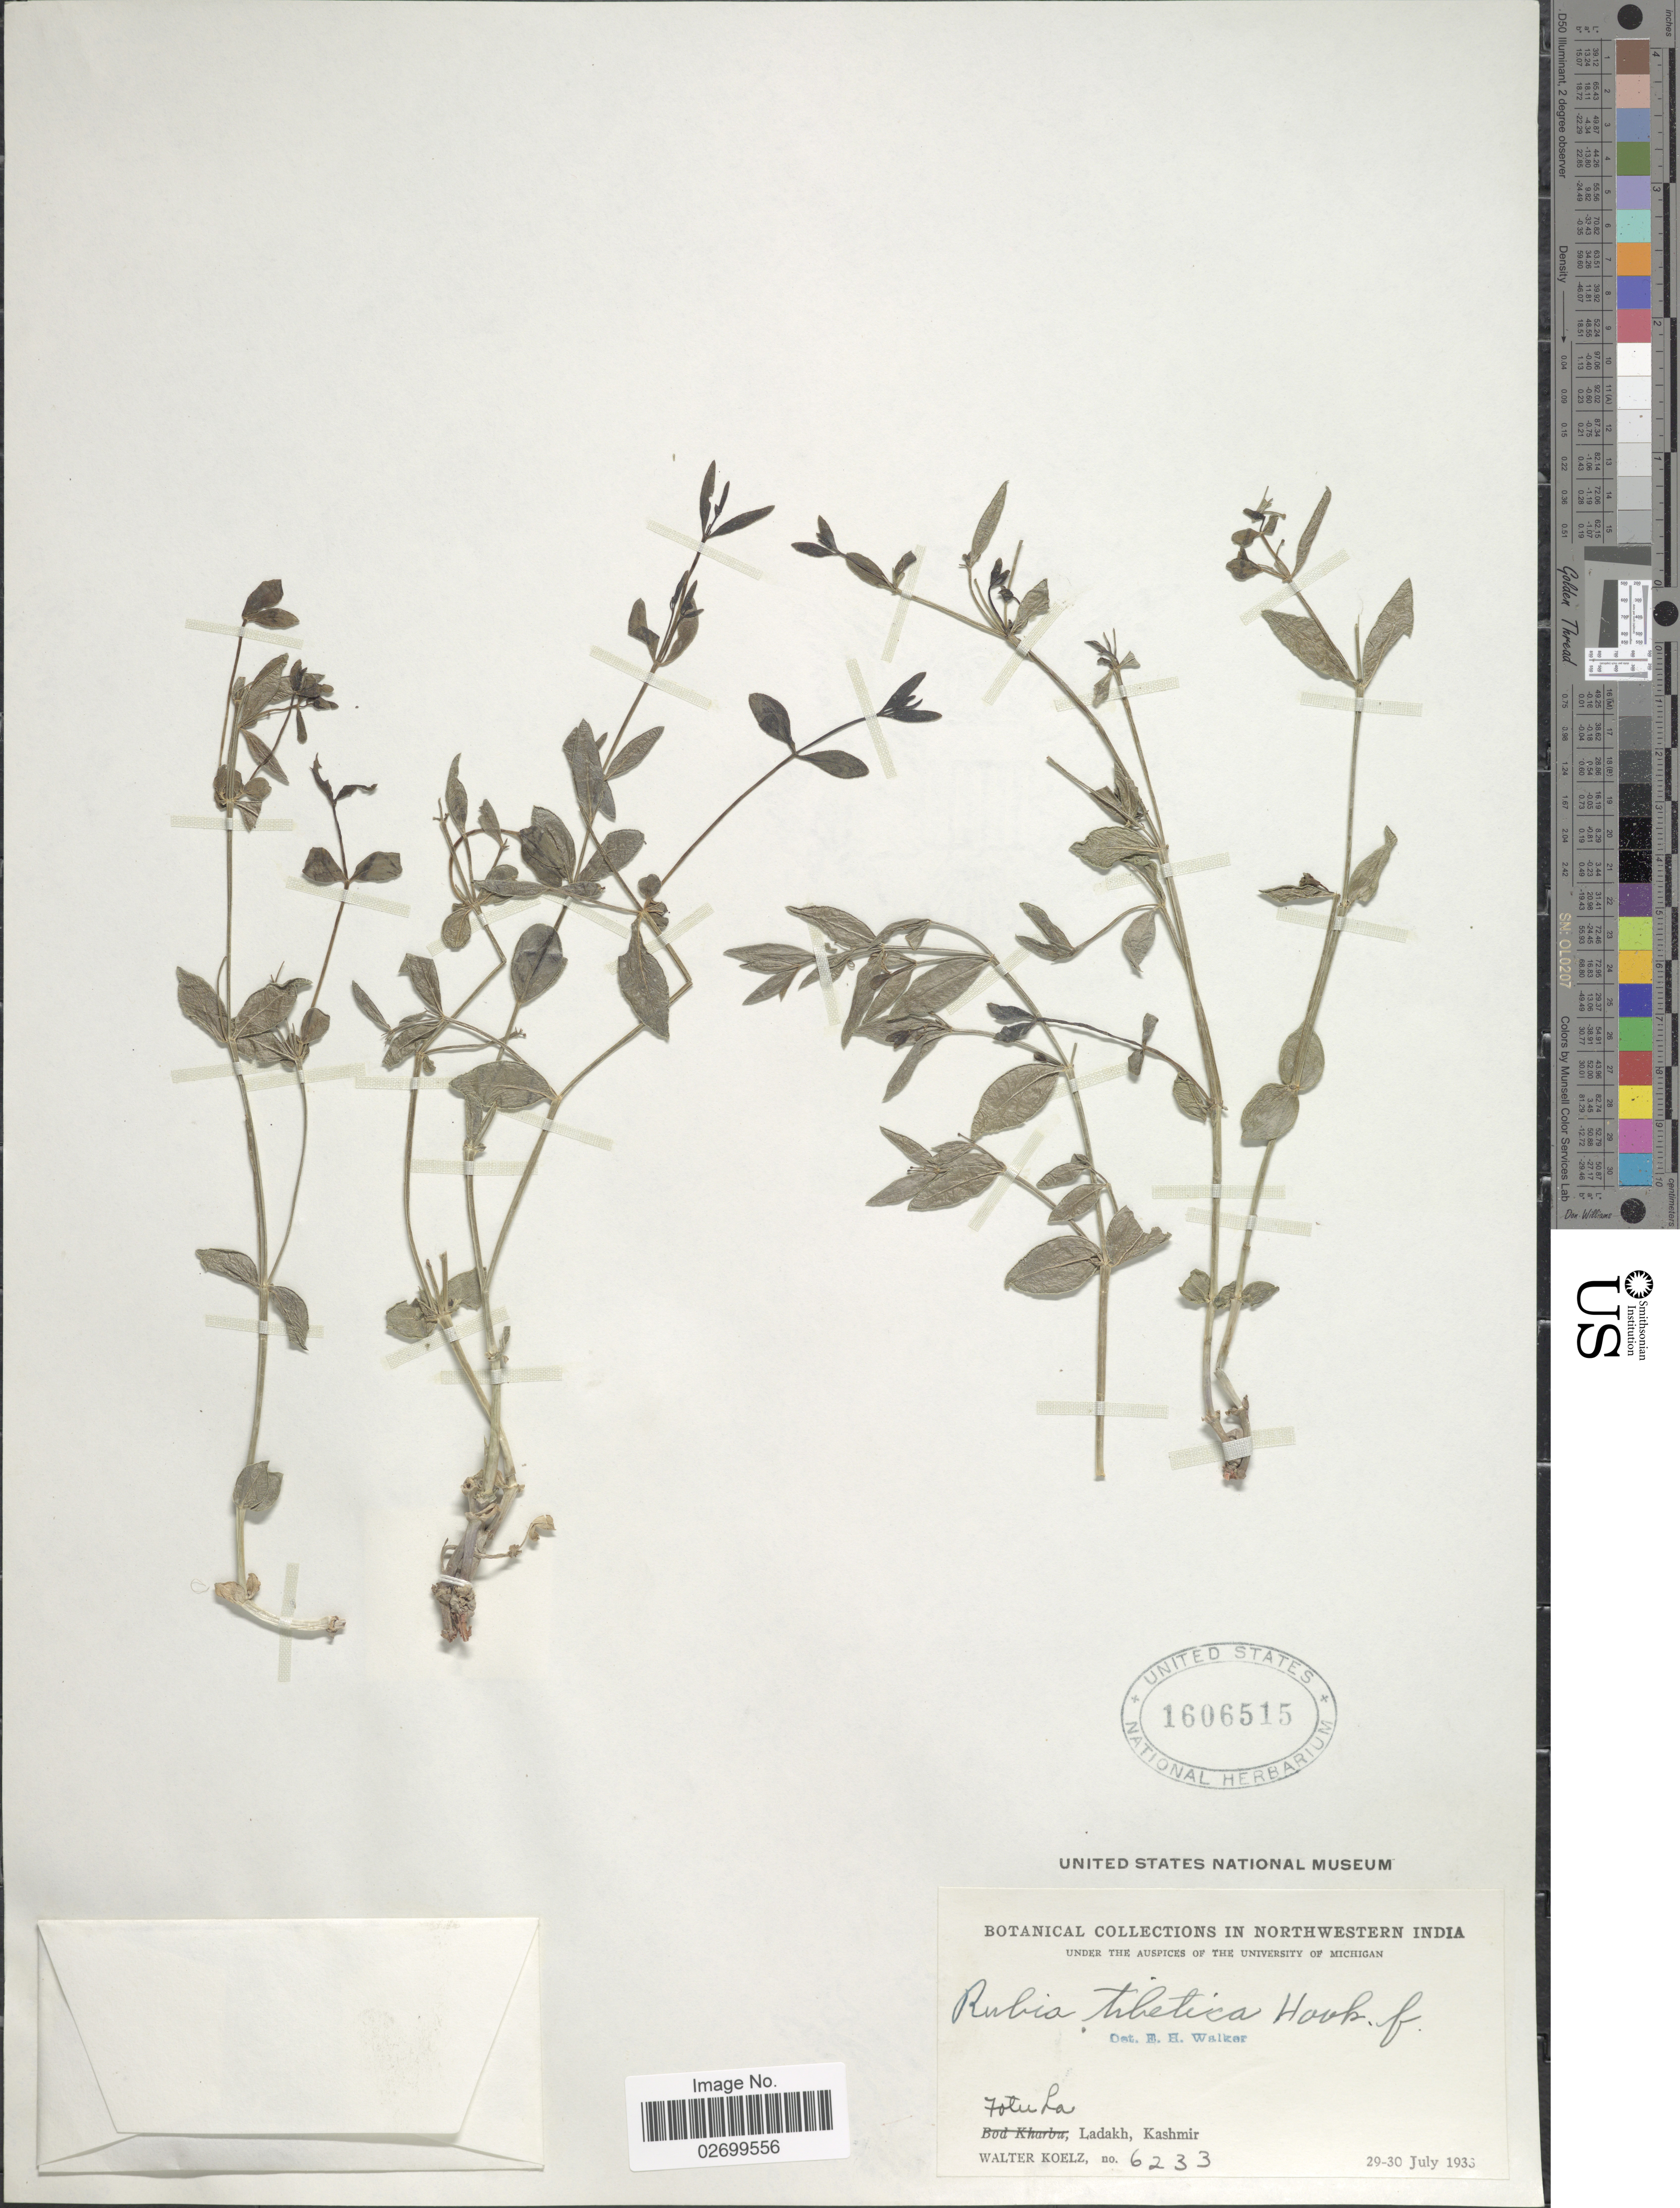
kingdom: Plantae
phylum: Tracheophyta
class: Magnoliopsida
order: Gentianales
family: Rubiaceae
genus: Rubia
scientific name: Rubia tibetica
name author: Hook. f.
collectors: W. N. Koelz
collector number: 6233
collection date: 1933-07-29/1933-07-30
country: India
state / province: Jammu and Kashmir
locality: Northwestern India, Kashmir, Ladakh, Fotu La.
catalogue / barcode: US 1606515